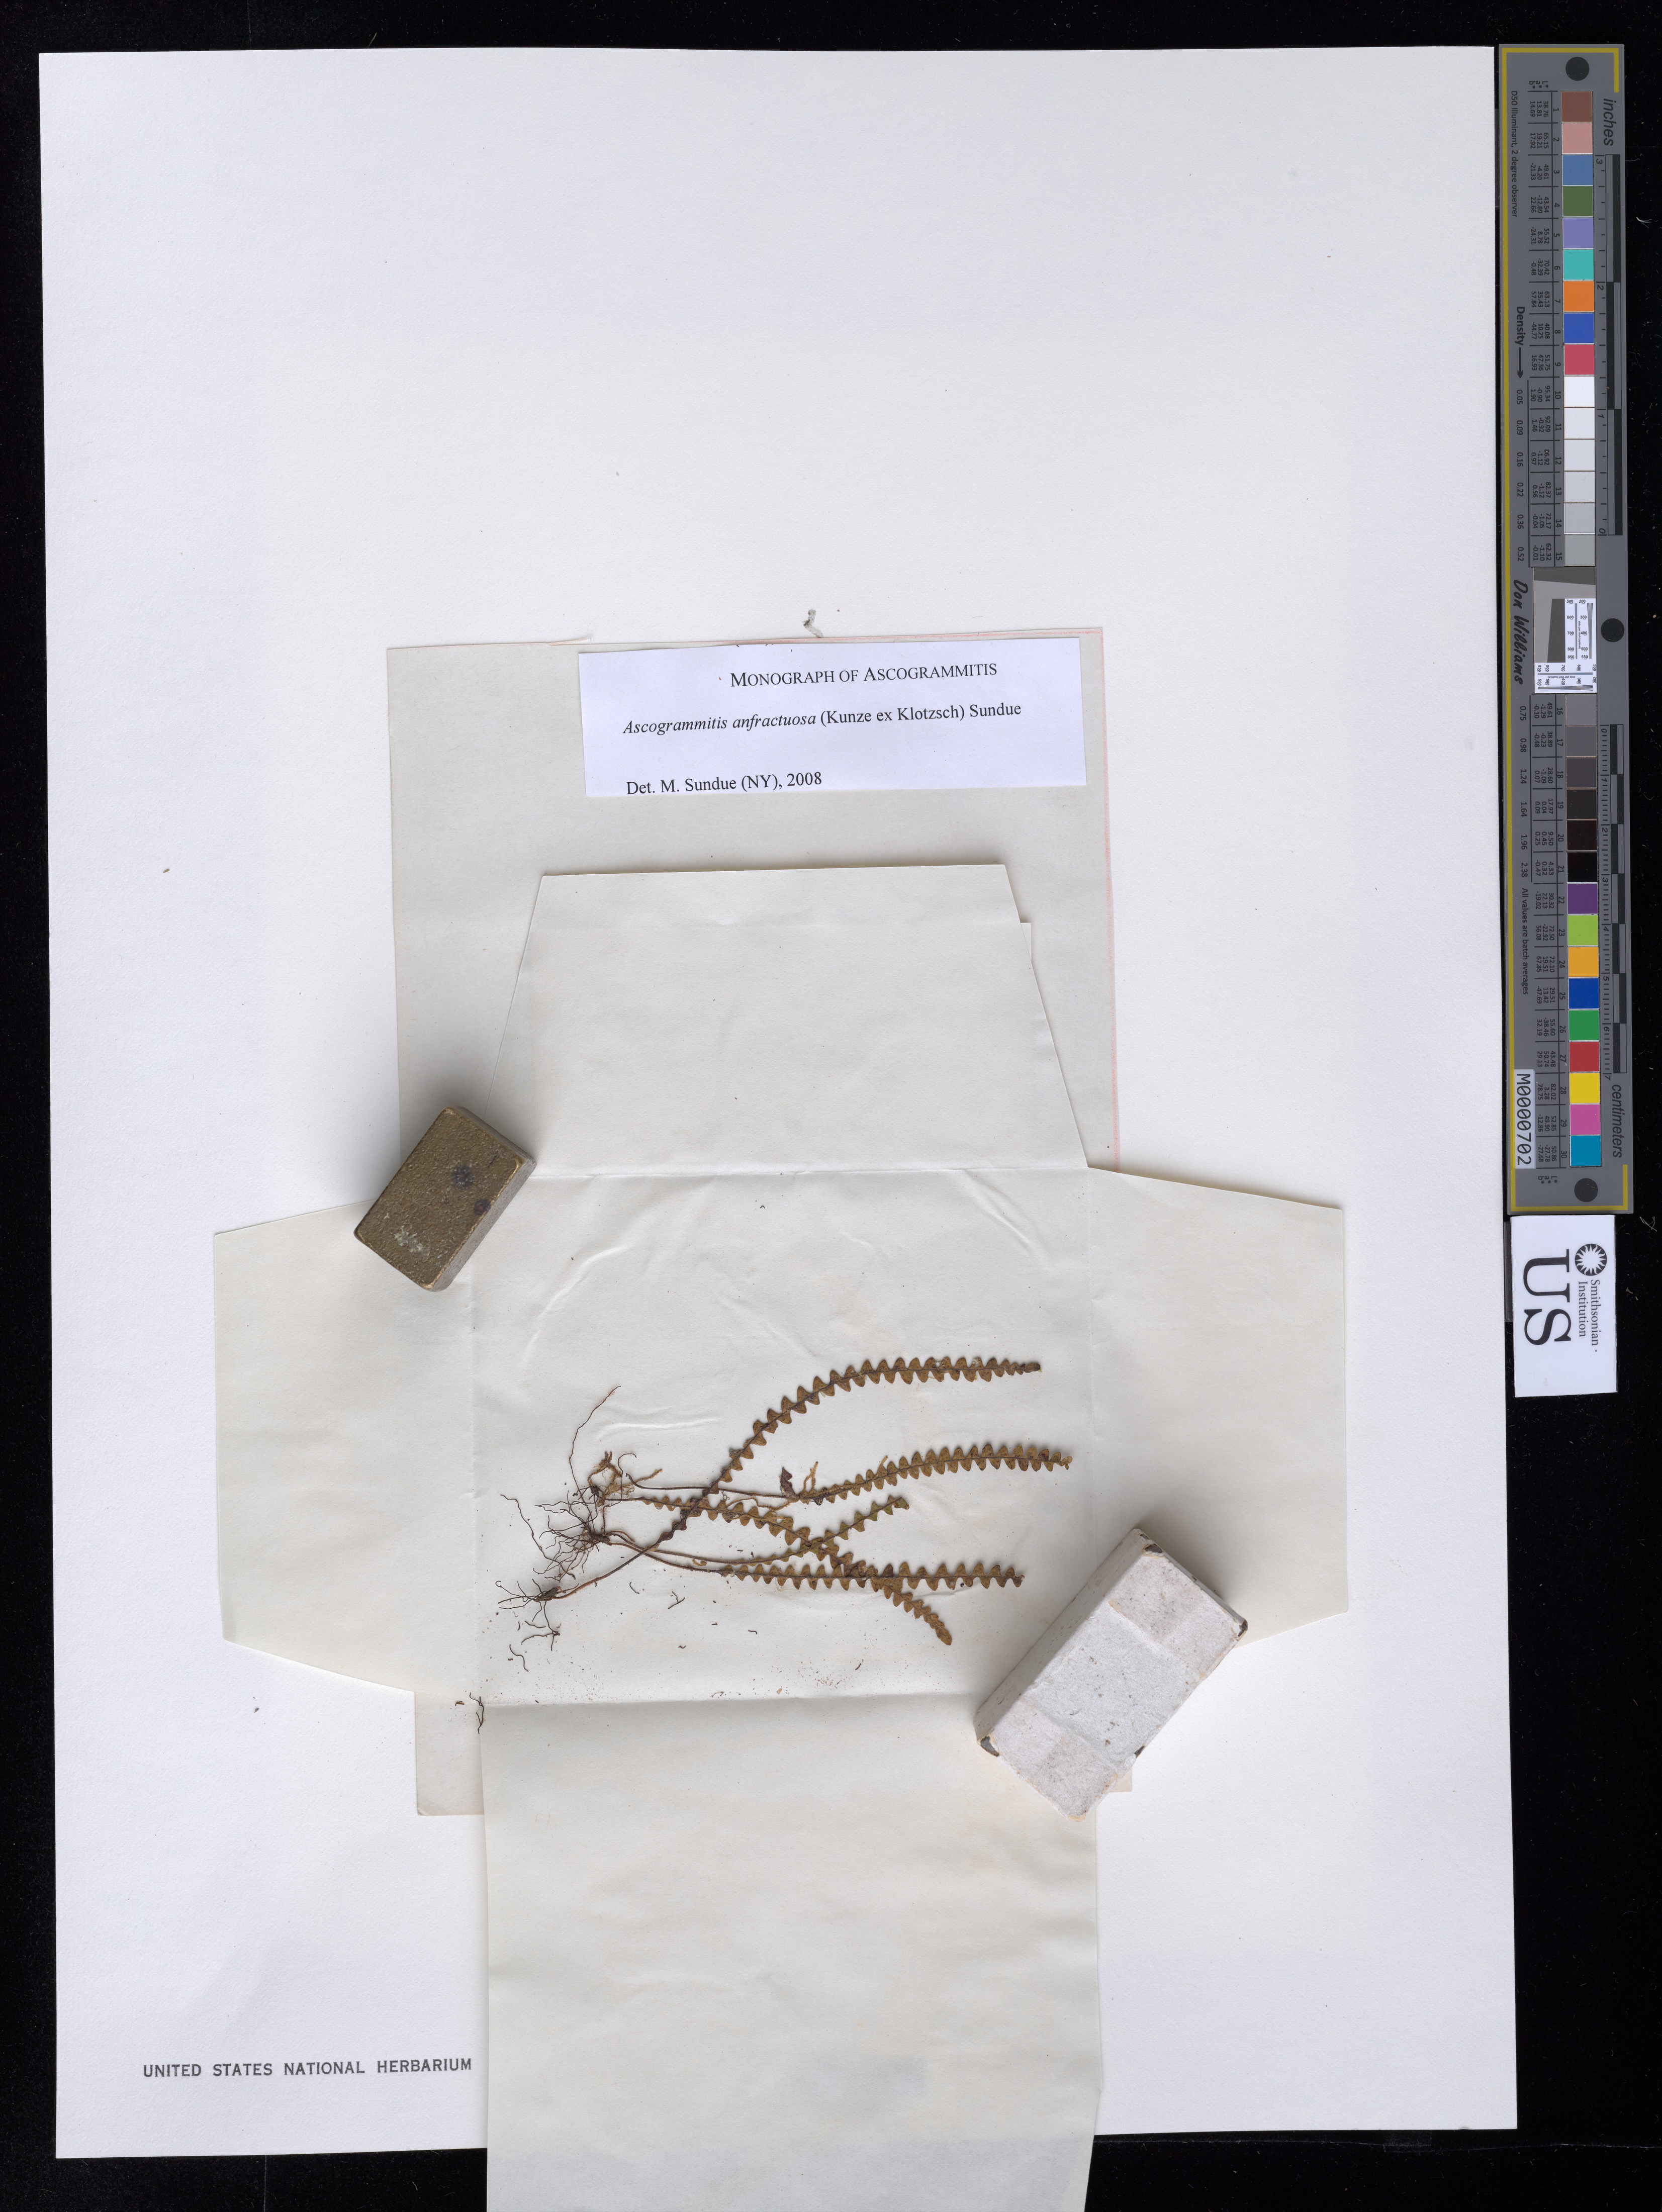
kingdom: Plantae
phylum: Tracheophyta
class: Polypodiopsida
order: Polypodiales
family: Polypodiaceae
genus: Ascogrammitis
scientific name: Ascogrammitis anfractuosa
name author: (Kunze ex Klotzsch) Sundue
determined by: Sundue, Michael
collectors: W. R. Maxon & E. P. Killip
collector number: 711 A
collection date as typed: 06 Mar 1920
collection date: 1920-03-06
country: Jamaica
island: Jamaica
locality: Trail from Morces Gap to Vinegar Hill, in wet dense forest.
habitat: Steep swampy banks, in partial shade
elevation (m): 1175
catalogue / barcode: US 1045833